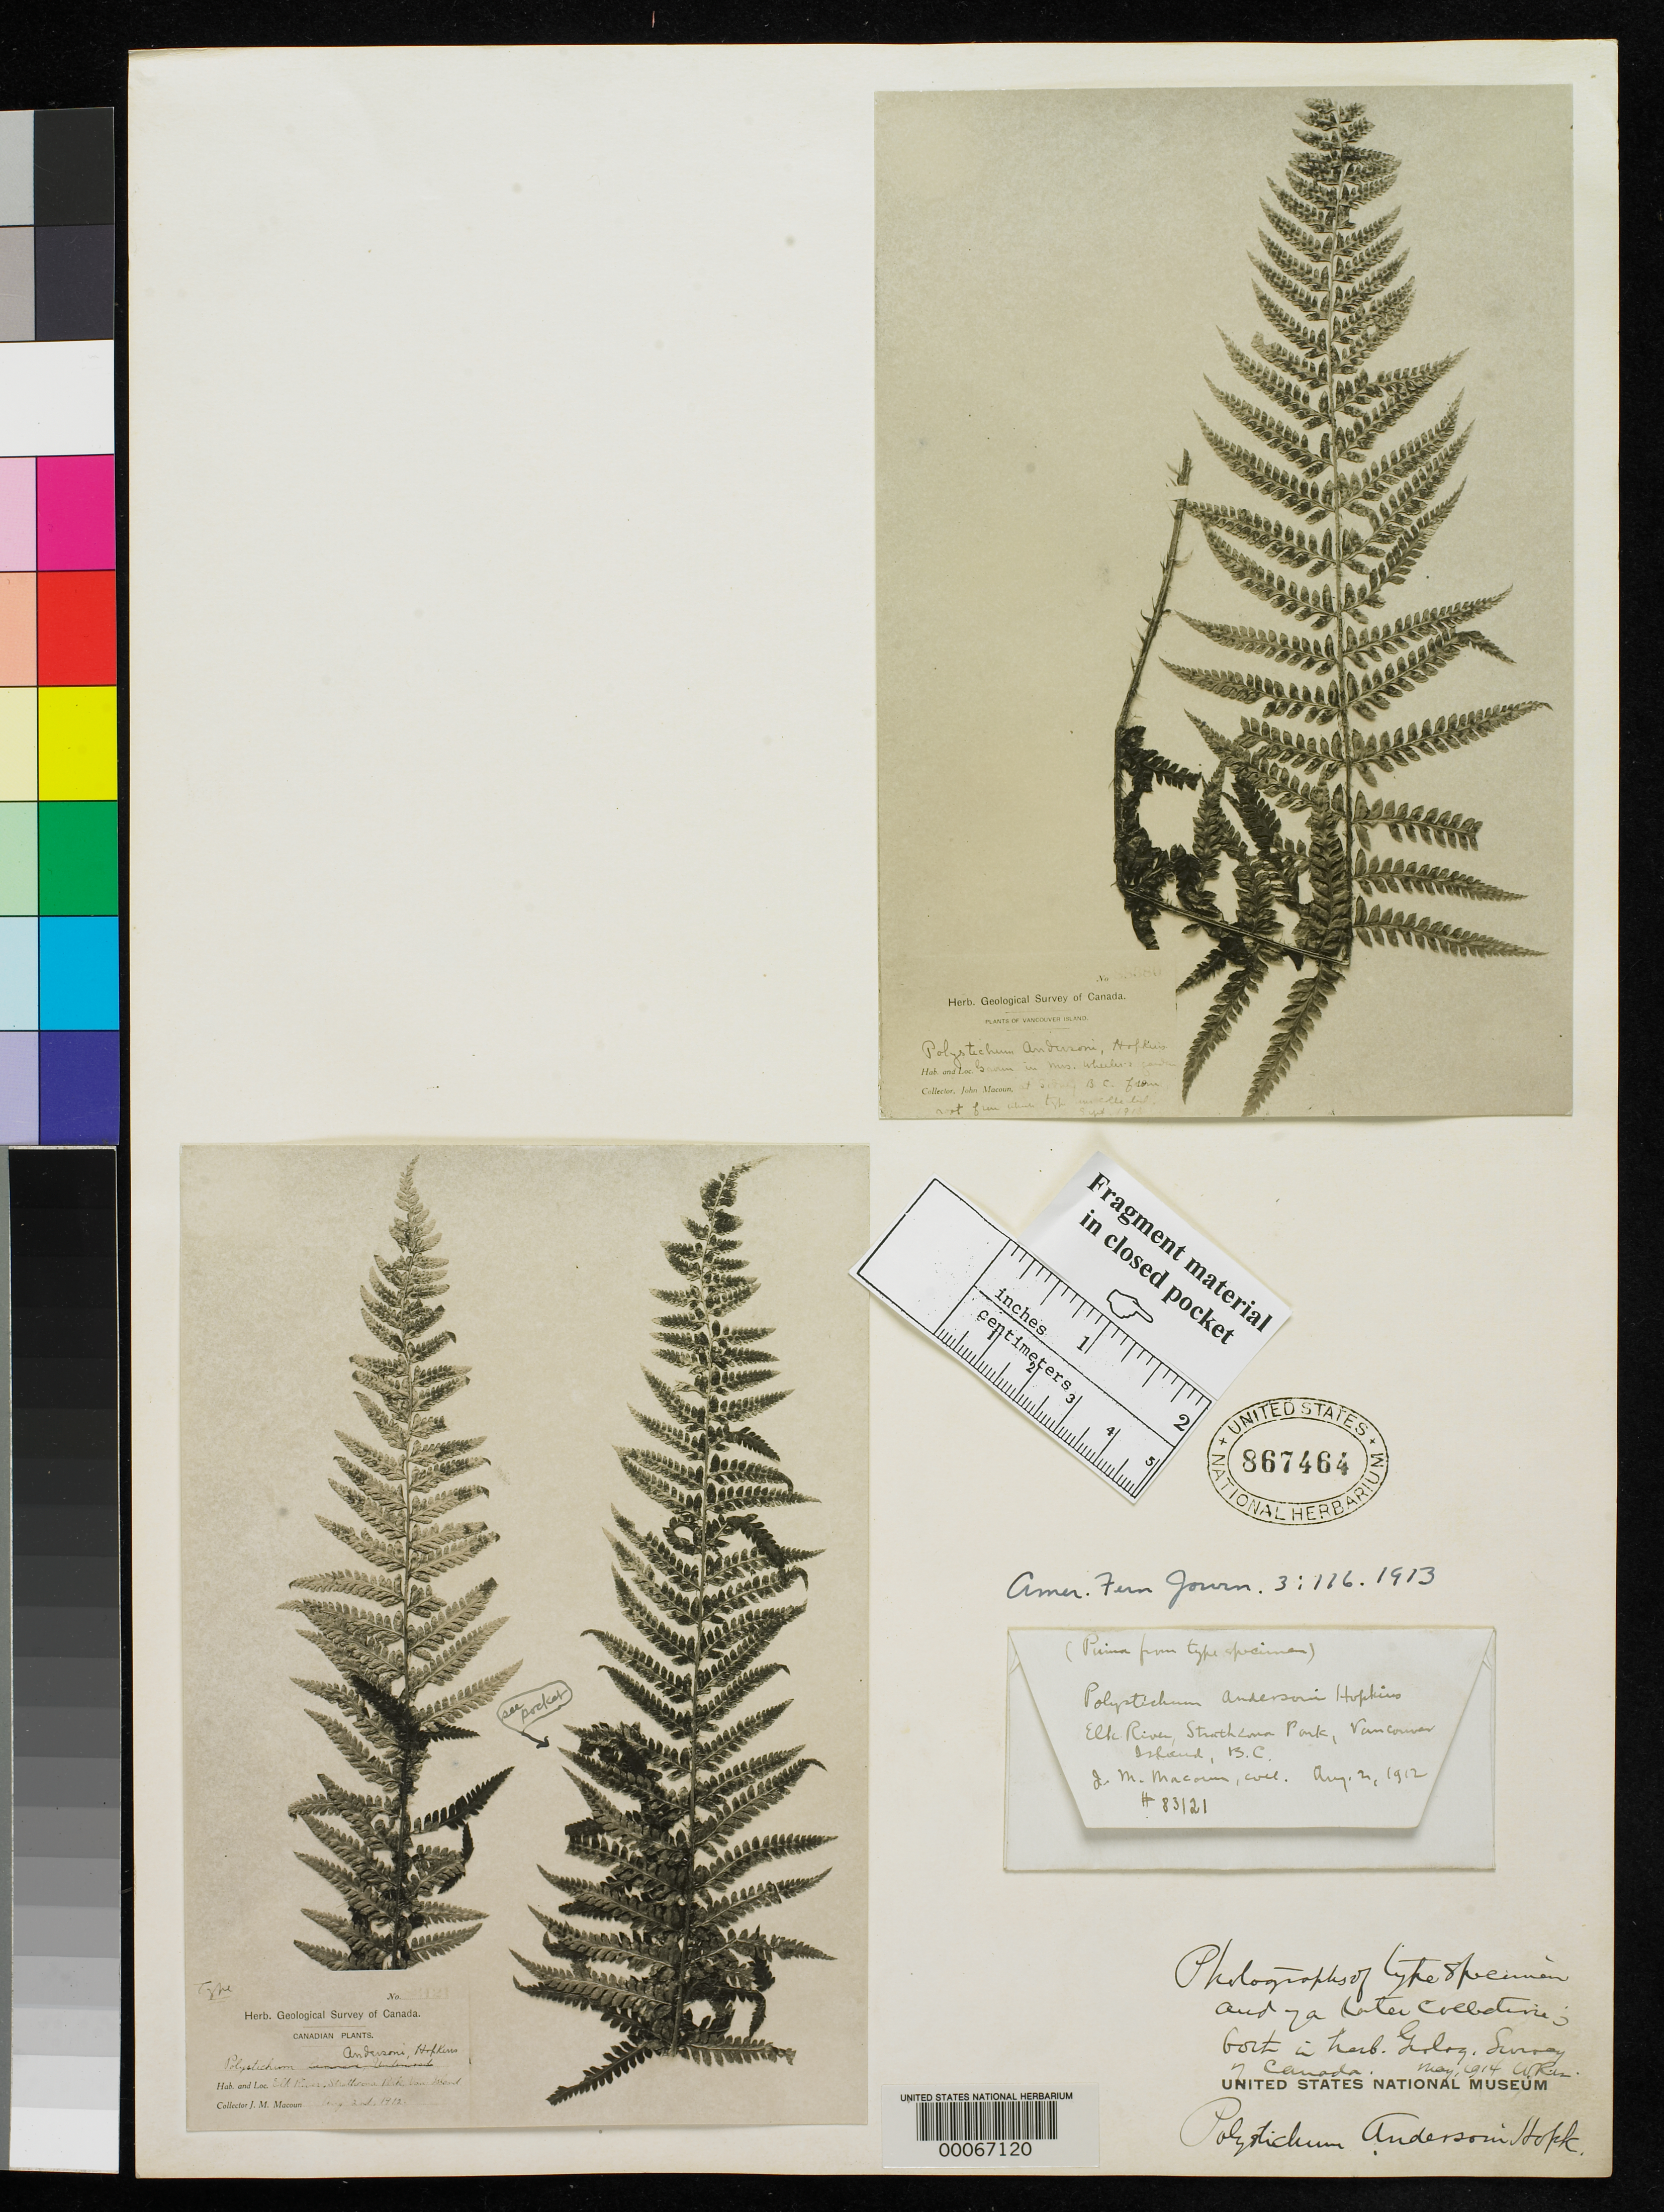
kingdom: Plantae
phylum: Tracheophyta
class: Polypodiopsida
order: Polypodiales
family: Dryopteridaceae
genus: Polystichum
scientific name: Polystichum andersonii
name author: Hopkins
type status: Type Fragment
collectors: J. M. Macoun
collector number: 83121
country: Canada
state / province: British Columbia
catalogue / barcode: US 867464